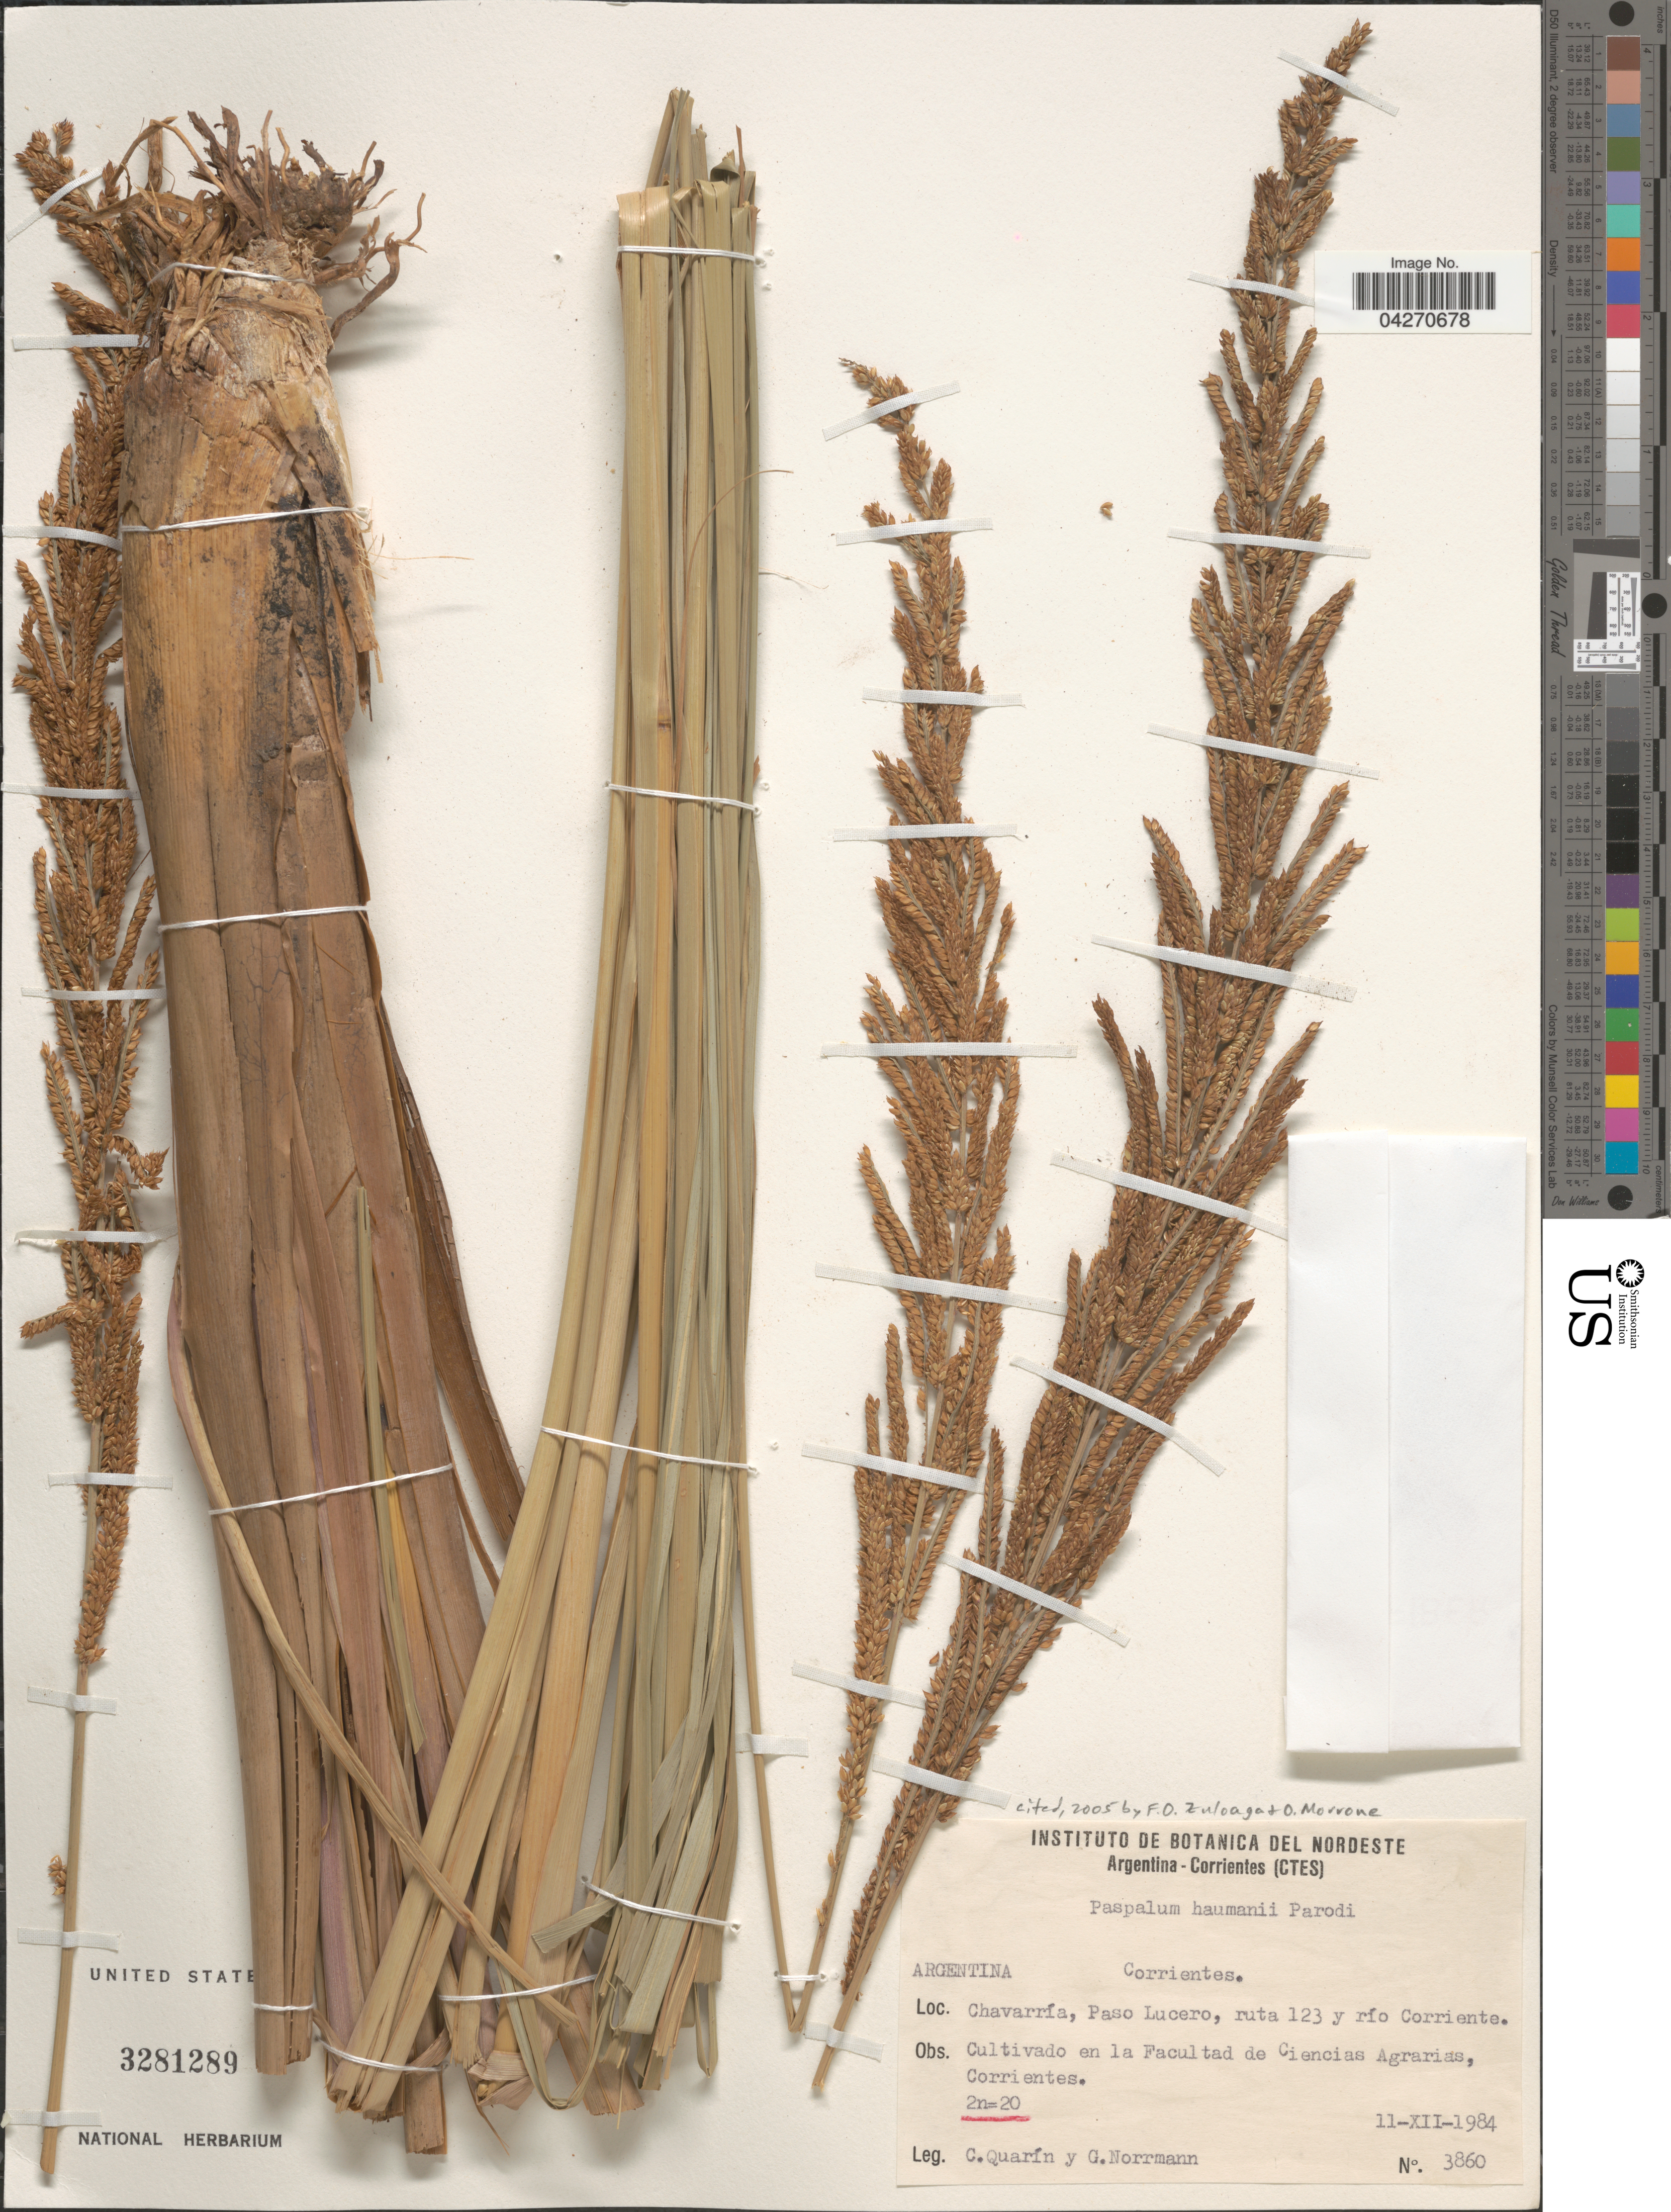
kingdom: Plantae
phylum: Tracheophyta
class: Liliopsida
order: Poales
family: Poaceae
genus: Paspalum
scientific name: Paspalum haumanii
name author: Parodi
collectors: C. Quarín & G. Norrmann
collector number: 3860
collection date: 1984-11-11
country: Argentina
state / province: Corrientes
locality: Chavarría, Paso Lucero, ruta 123 y río Corriente. Cultivado en la Facultad de Ciencias Agrarias.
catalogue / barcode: US 3281289